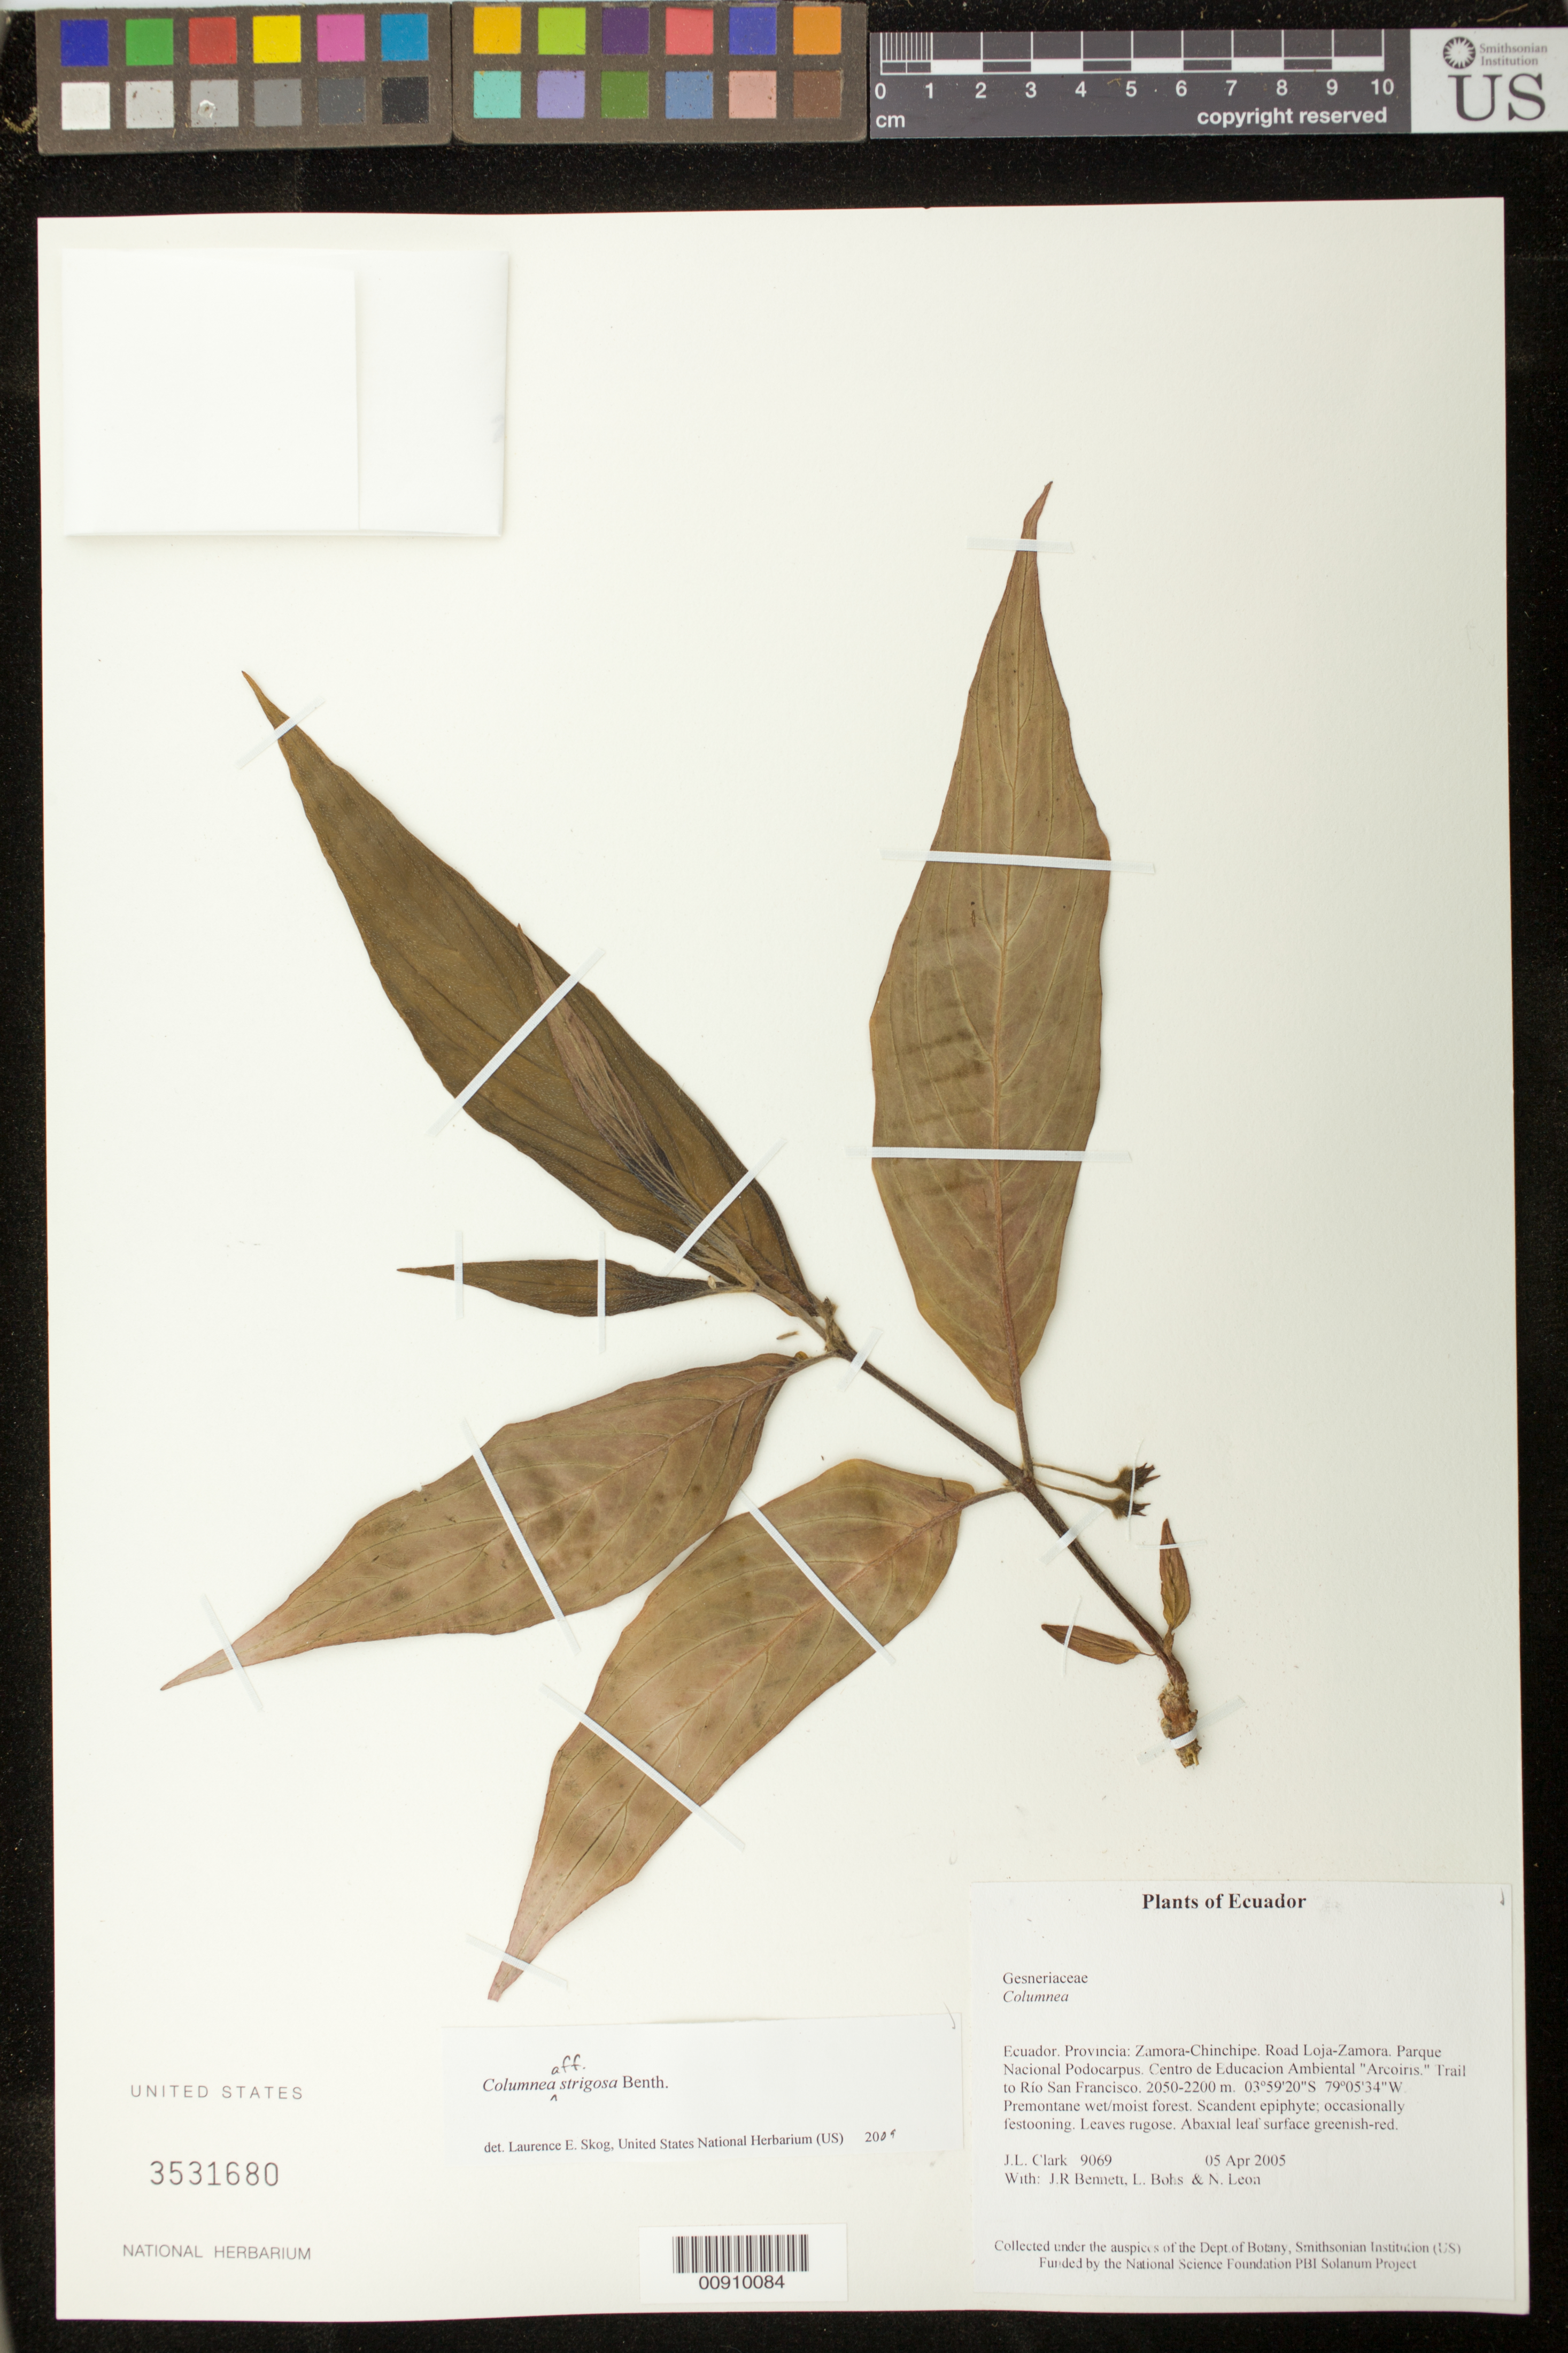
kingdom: Plantae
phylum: Tracheophyta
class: Magnoliopsida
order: Lamiales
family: Gesneriaceae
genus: Columnea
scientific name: Columnea strigosa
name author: Benth.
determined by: Skog, Laurence E.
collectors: J. L. Clark, J. R. Bennett, L. A. Bohs & N. Leon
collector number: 9069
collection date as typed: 05 Apr 2005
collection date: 2005-04-05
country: Ecuador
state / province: Zamora-Chinchipe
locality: Road Loja-Zamora. Parque Nacional Podocarpus. Centro de Educacion Ambiental "Arcoiris." Trail to Río San Francisco.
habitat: Premontane wet/moist forest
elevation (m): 2050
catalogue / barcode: US 3531680